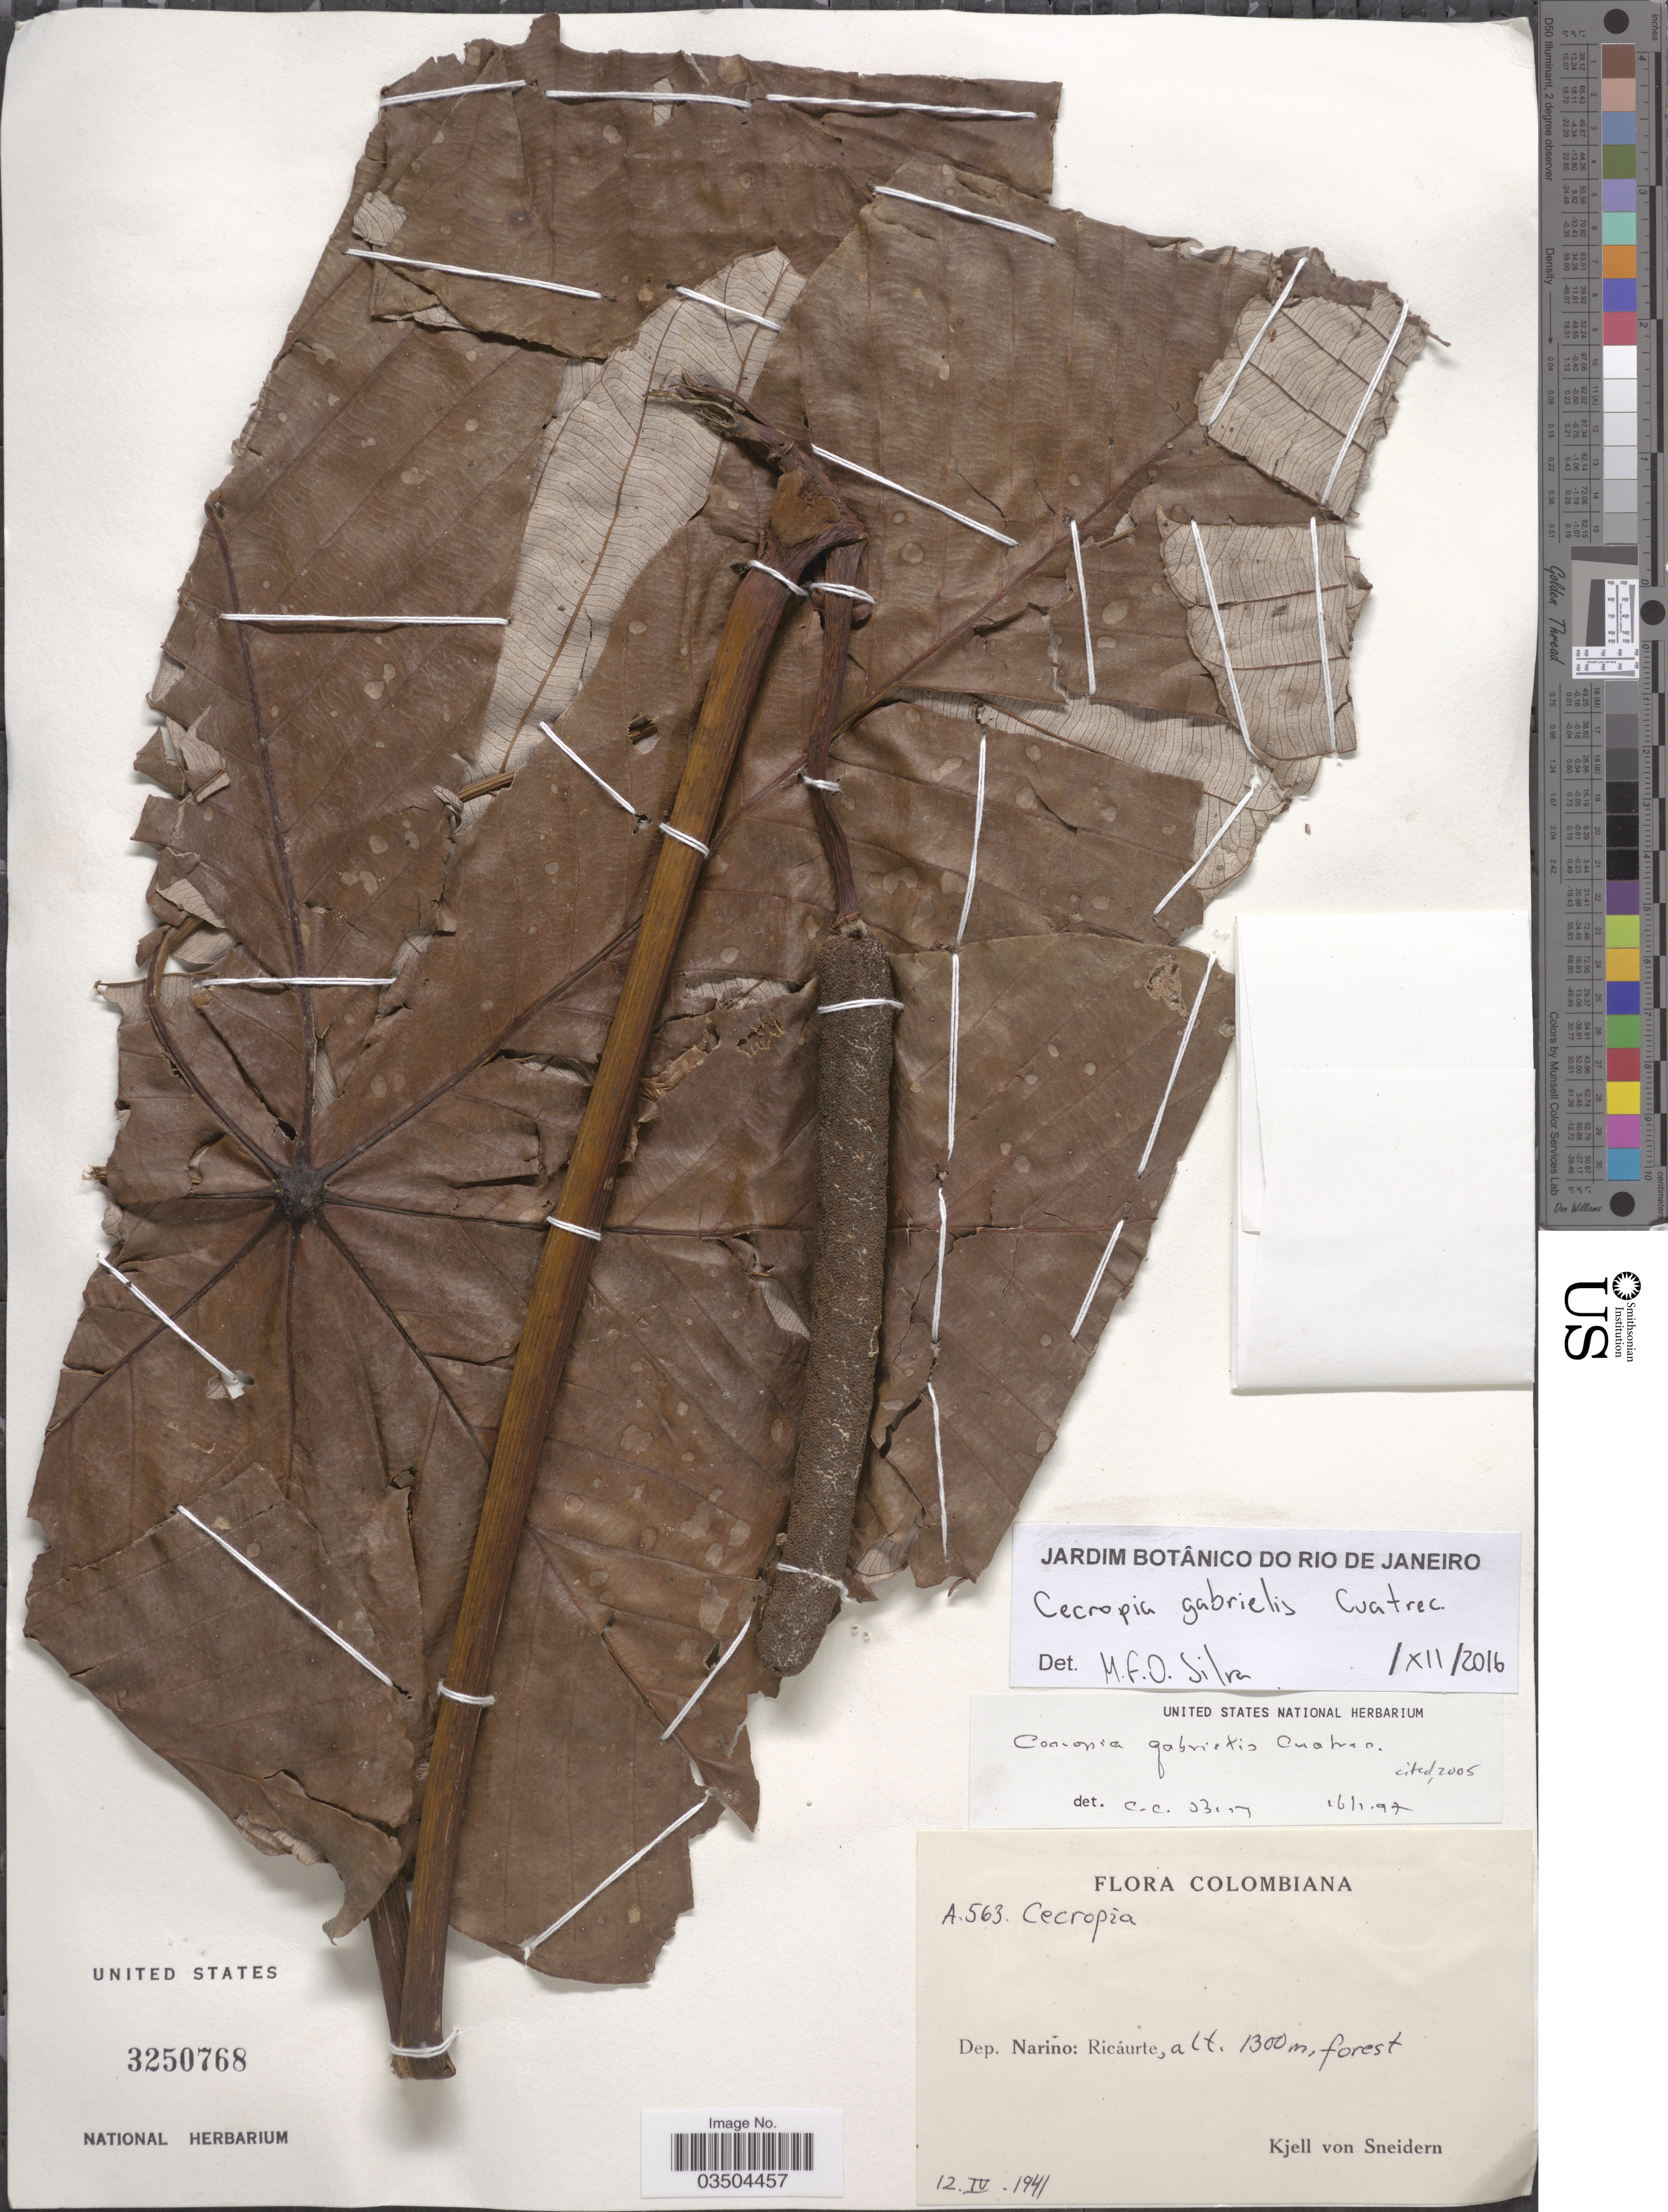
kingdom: Plantae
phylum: Tracheophyta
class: Magnoliopsida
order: Rosales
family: Urticaceae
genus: Cecropia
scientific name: Cecropia gabrielis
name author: Cuatrec.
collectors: K. von Sneidern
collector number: A563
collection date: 1941-04-12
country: Colombia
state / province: Nariño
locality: Dep. Nariño: Ricáurte.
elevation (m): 1300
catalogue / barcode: US 3250768